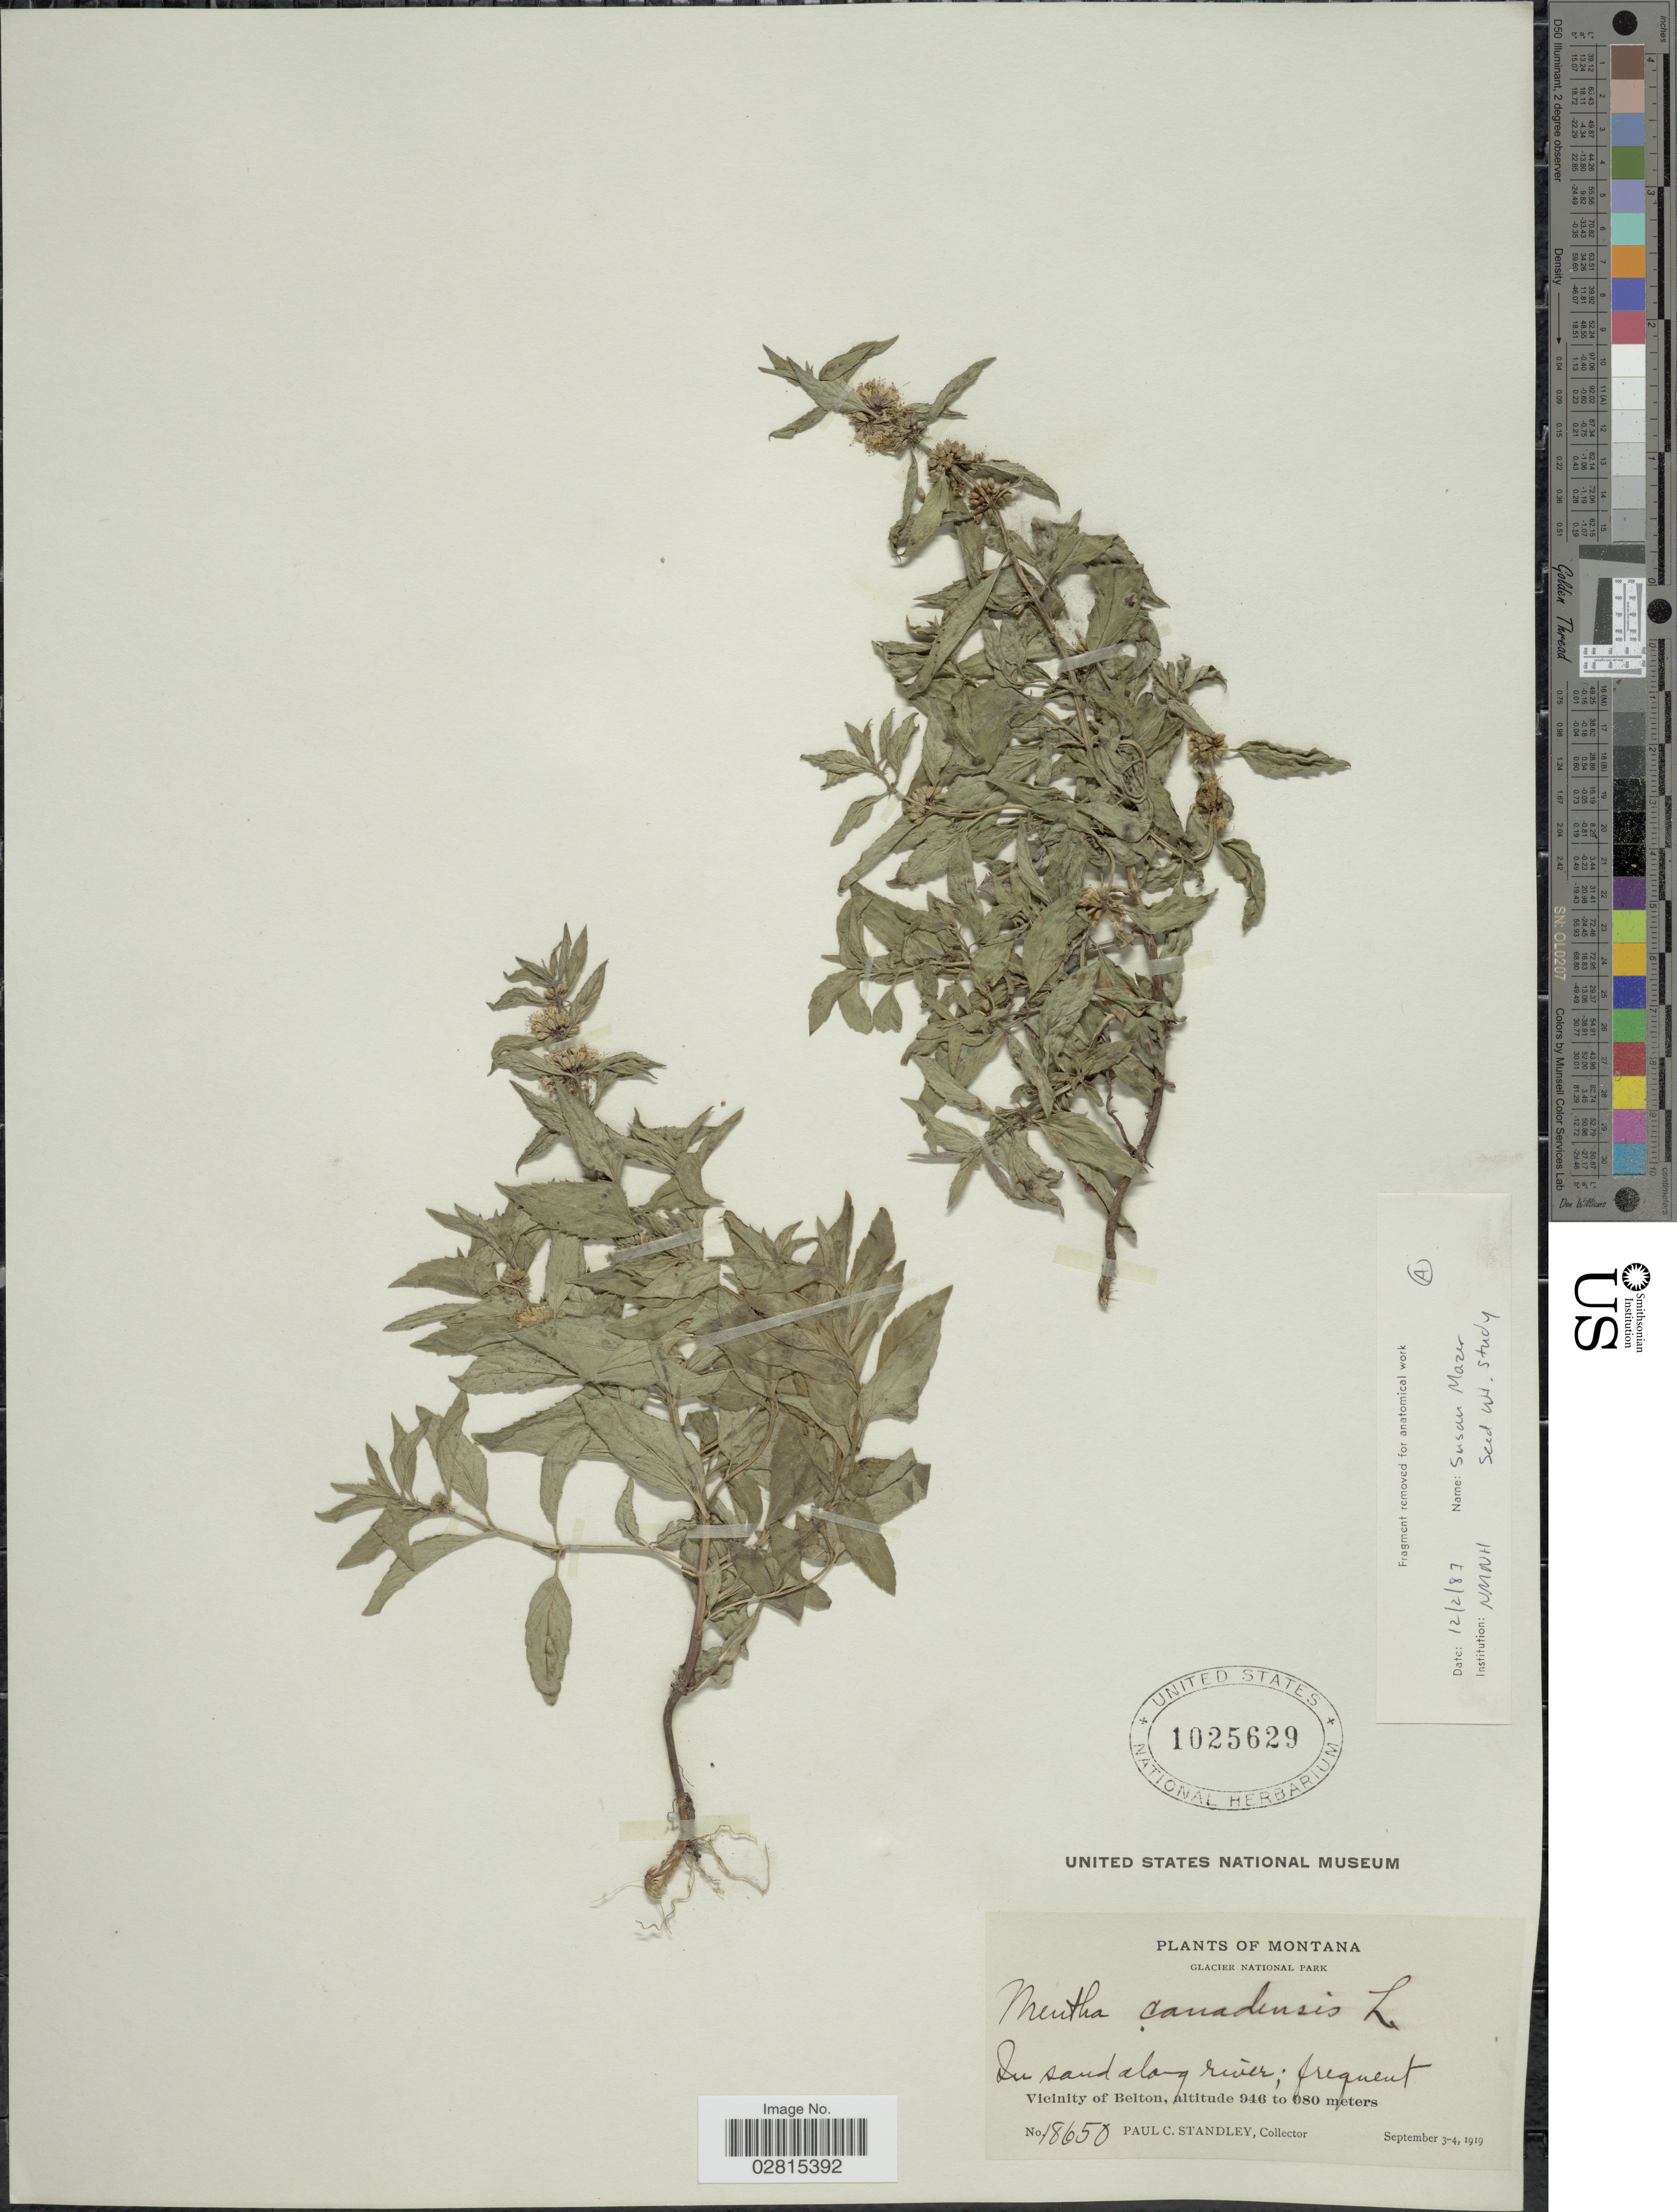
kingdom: Plantae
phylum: Tracheophyta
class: Magnoliopsida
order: Lamiales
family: Lamiaceae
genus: Mentha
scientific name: Mentha canadensis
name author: L.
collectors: P. C. Standley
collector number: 18650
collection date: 1919-09-03/1919-09-04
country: United States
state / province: Montana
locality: Glacier National Park. Vicinity of Belton.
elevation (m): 946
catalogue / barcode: US 1025629